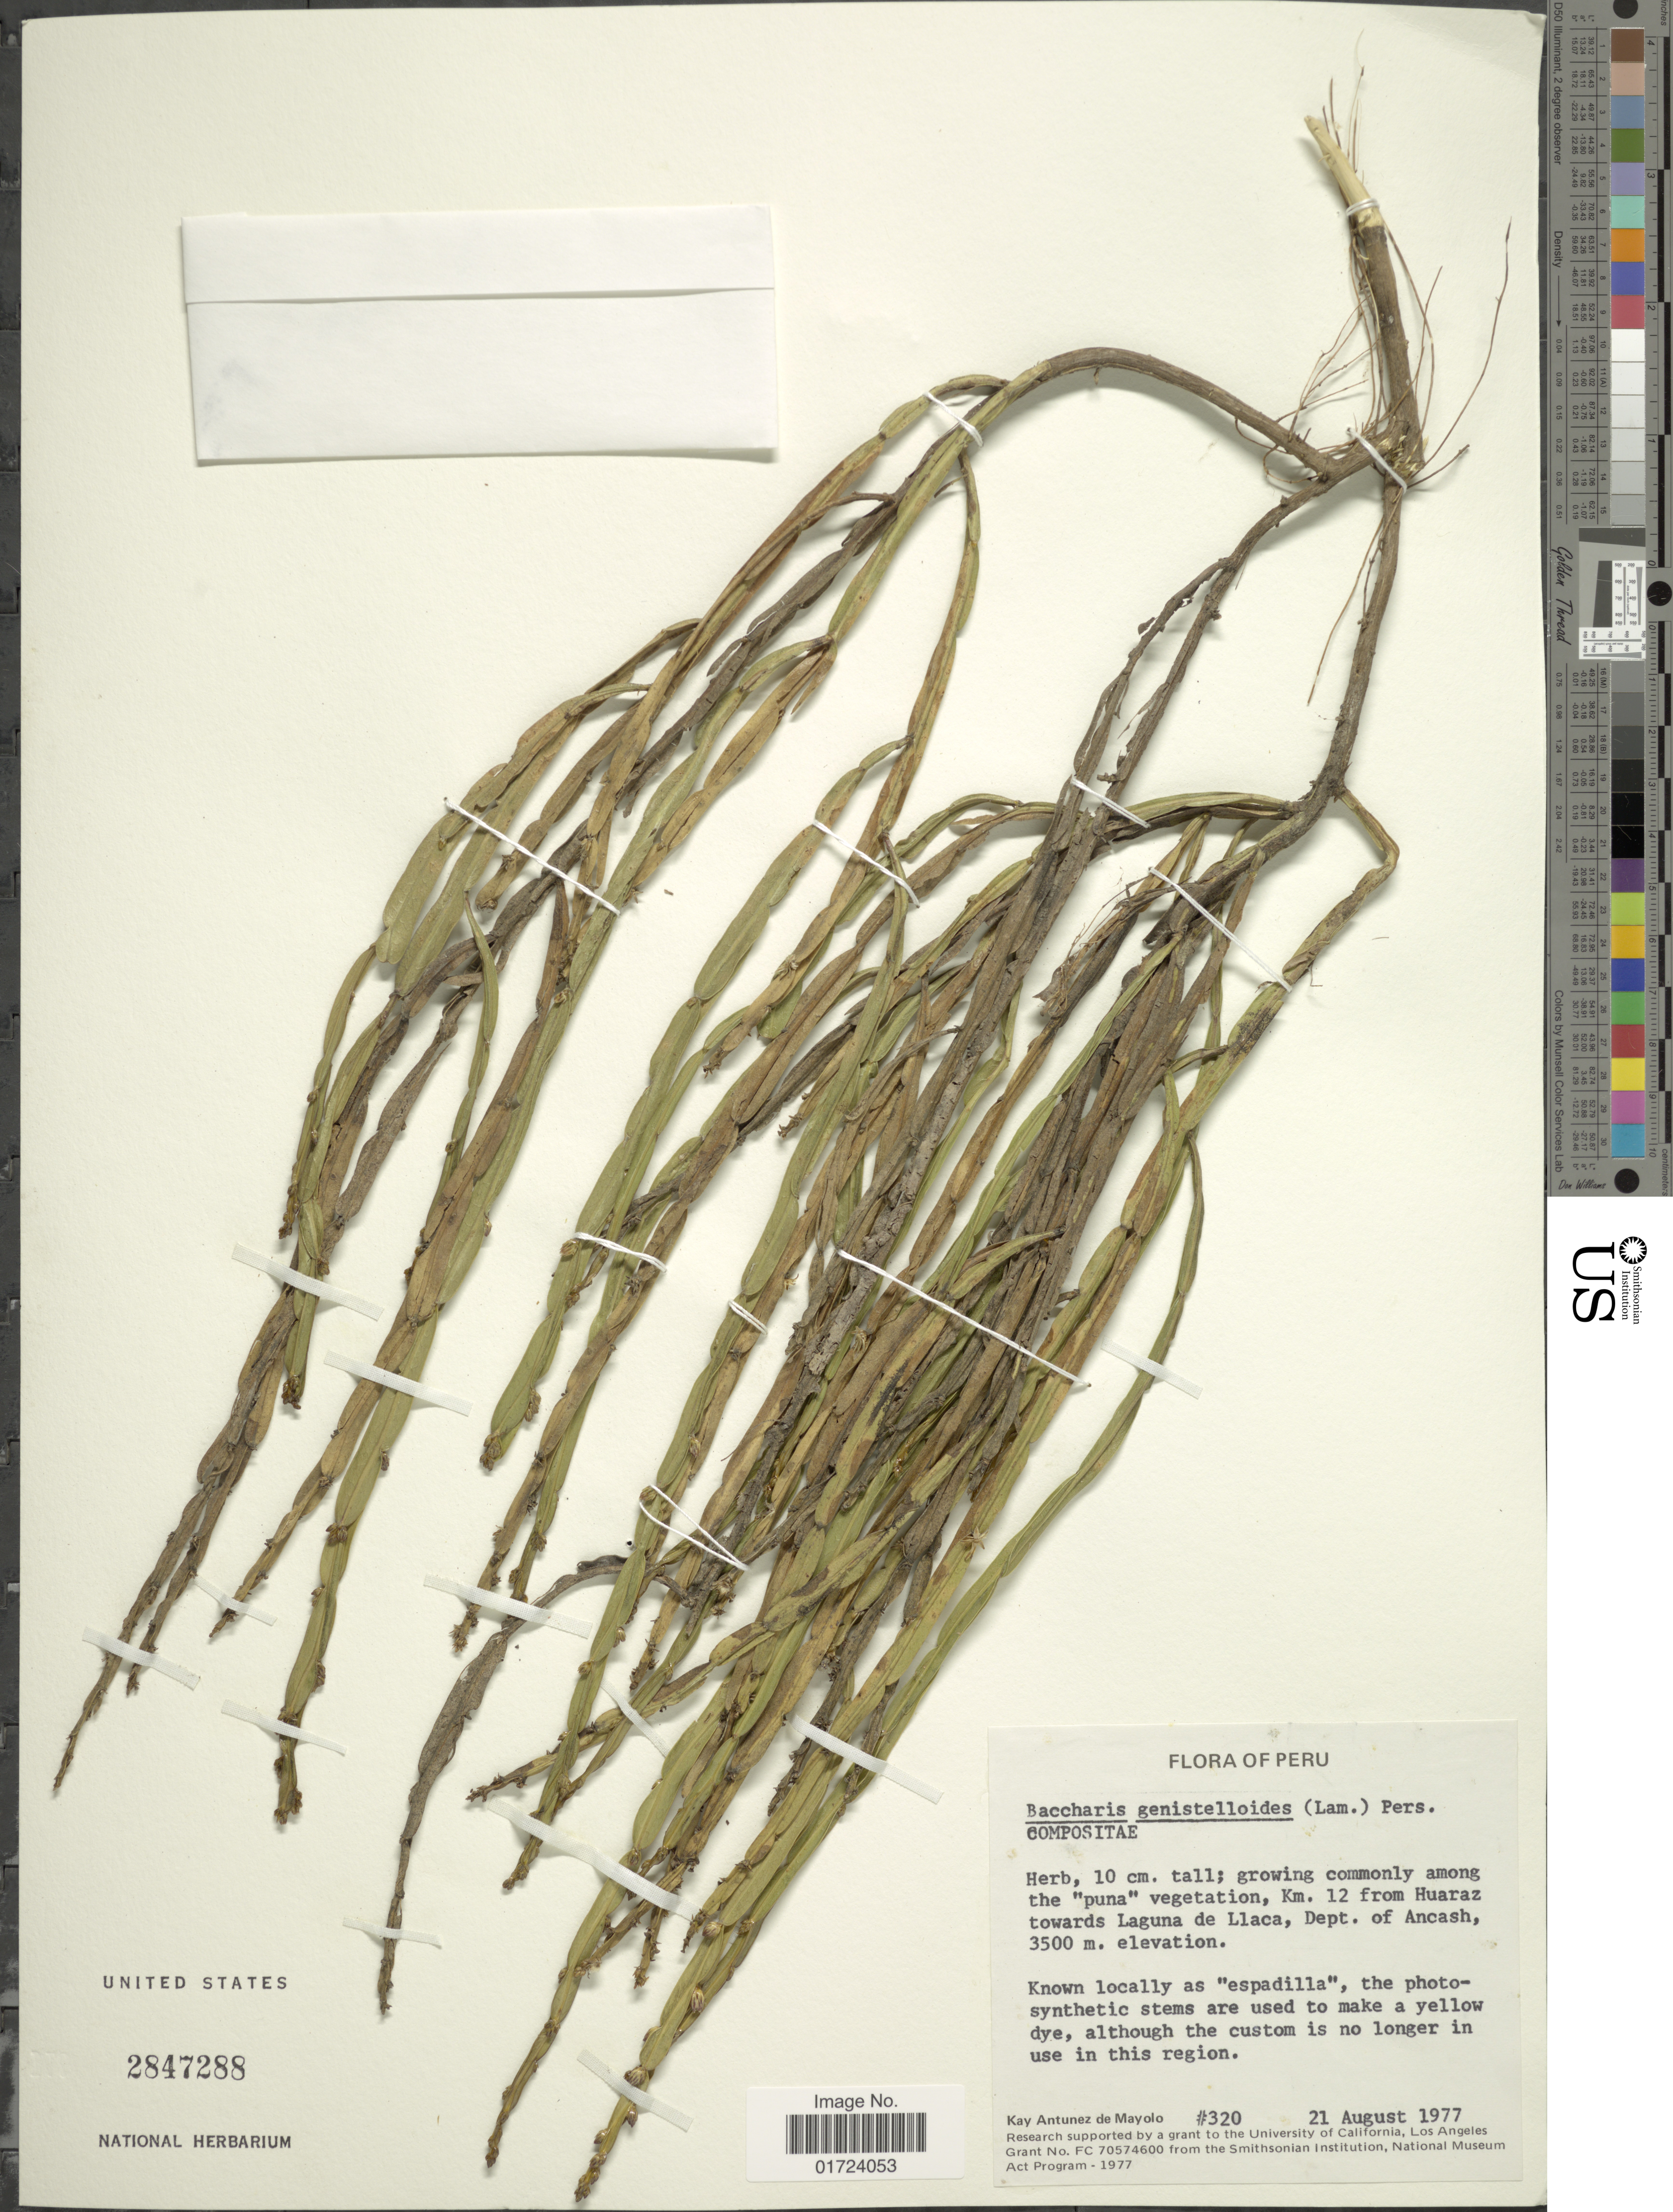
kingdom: Plantae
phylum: Tracheophyta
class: Magnoliopsida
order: Asterales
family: Asteraceae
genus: Baccharis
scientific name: Baccharis venosa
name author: (Ruiz & Pav.) Pers.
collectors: K. Antunez de Mayolo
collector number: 320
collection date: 1977-08-21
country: Peru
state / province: Ancash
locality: Km. 12 from Huaraz towards Laguna de Llaca, Dept. of Ancash.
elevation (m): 3500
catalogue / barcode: US 2847288